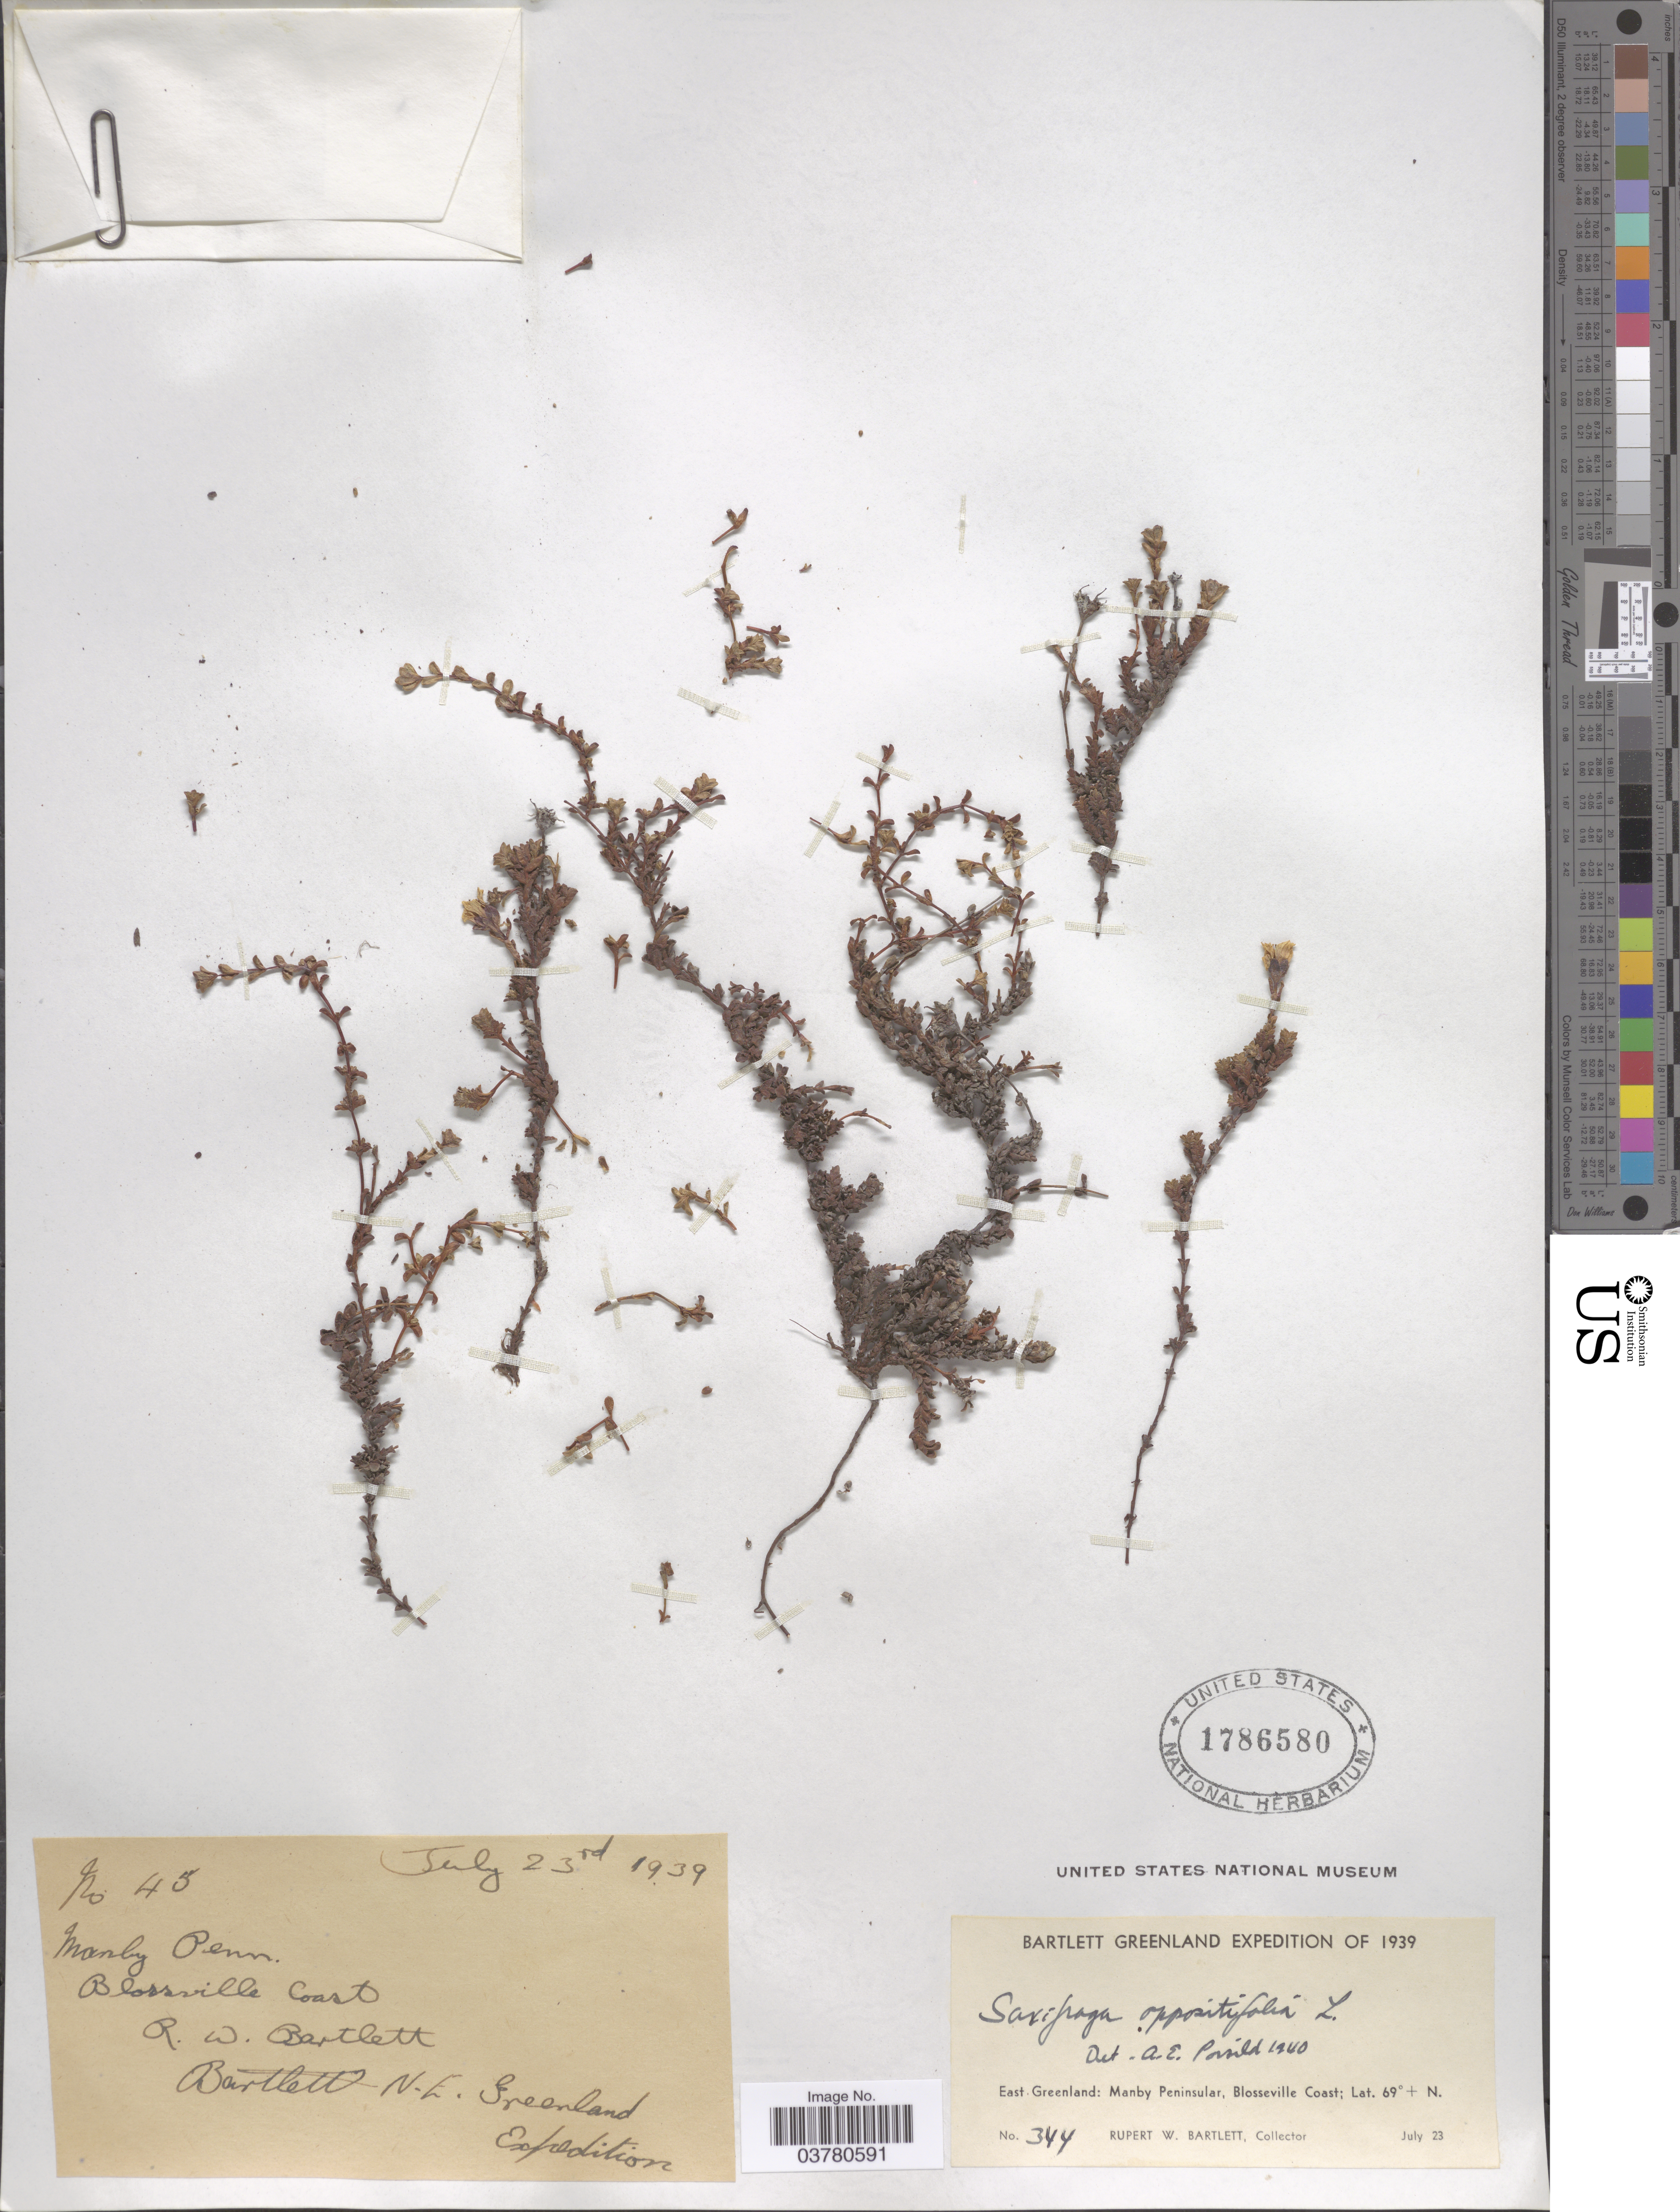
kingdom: Plantae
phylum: Tracheophyta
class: Magnoliopsida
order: Saxifragales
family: Saxifragaceae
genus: Saxifraga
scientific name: Saxifraga oppositifolia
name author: L.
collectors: R. W. Bartlett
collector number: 45/344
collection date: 1939-07-23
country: Greenland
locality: Bartlett Greenland Expedition of 1939. East Greenland: Manby Peninsula, Blosseville Coast.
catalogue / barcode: US 1786580